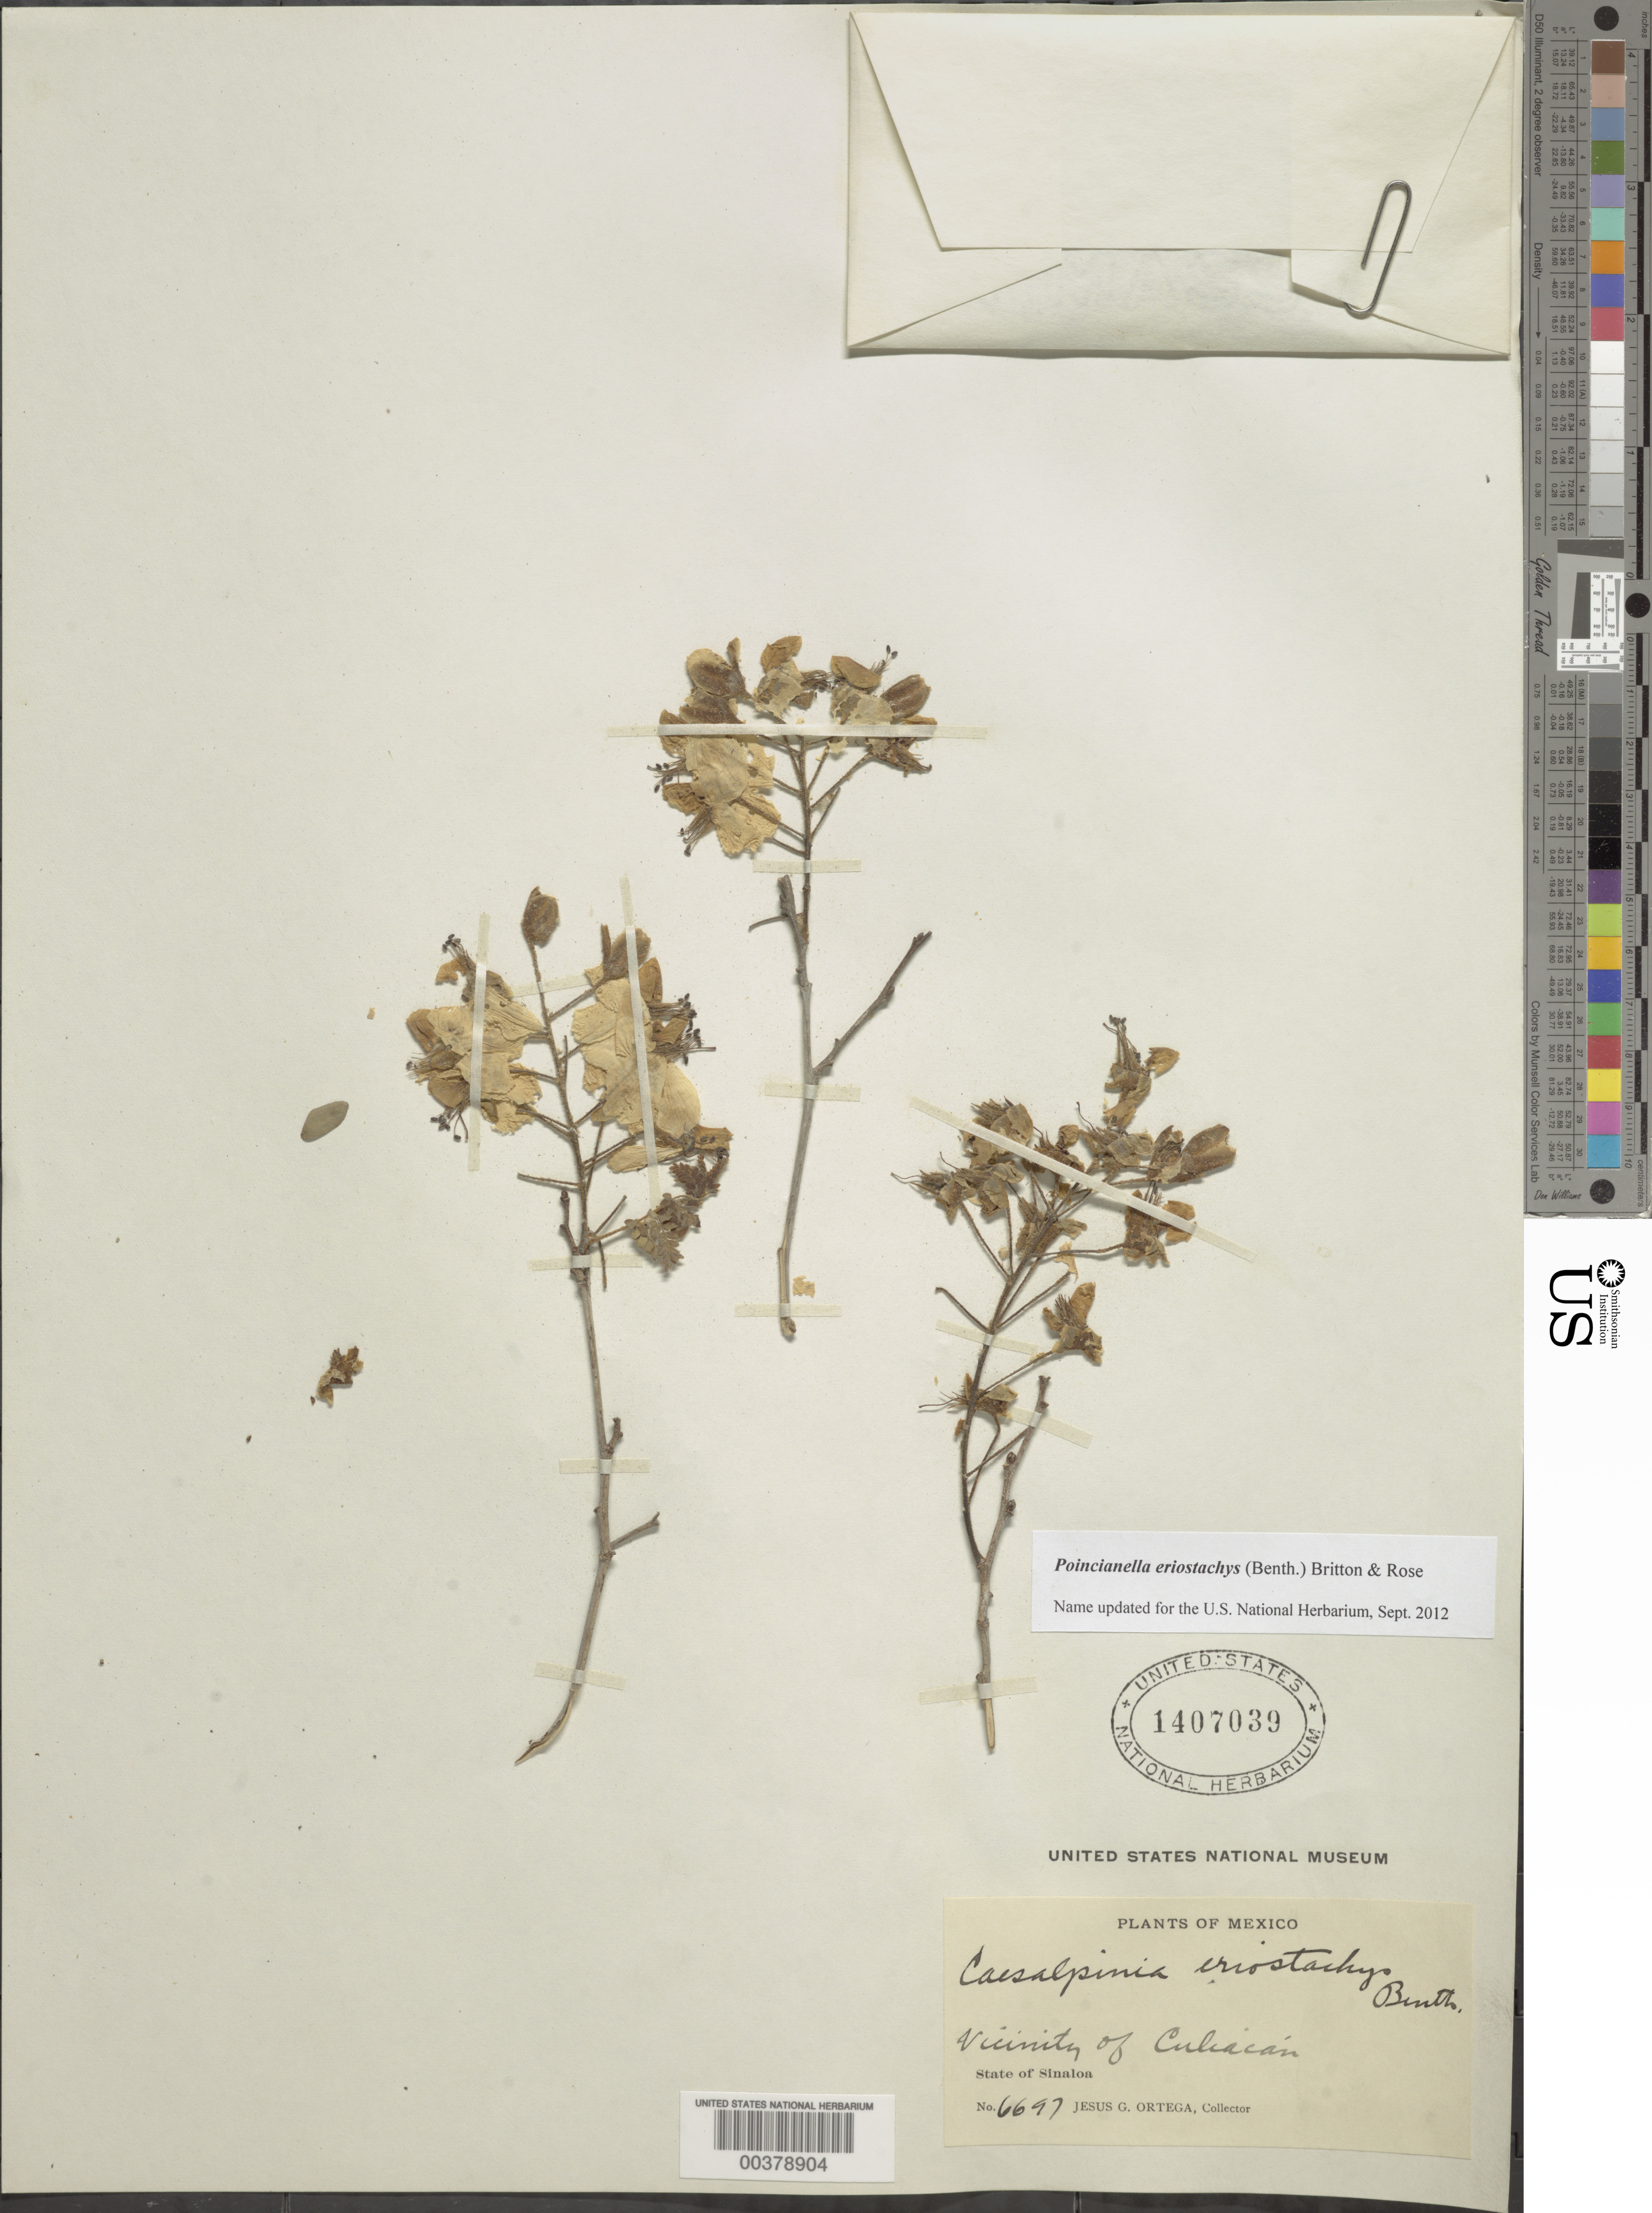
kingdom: Plantae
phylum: Tracheophyta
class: Magnoliopsida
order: Fabales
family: Fabaceae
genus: Cenostigma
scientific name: Cenostigma eriostachys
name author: (Benth.) Gagnon & G.P. Lewis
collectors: J. Ortega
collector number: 6697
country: Mexico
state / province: Sinaloa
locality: Vicinity of Culiacan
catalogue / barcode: US 1407039